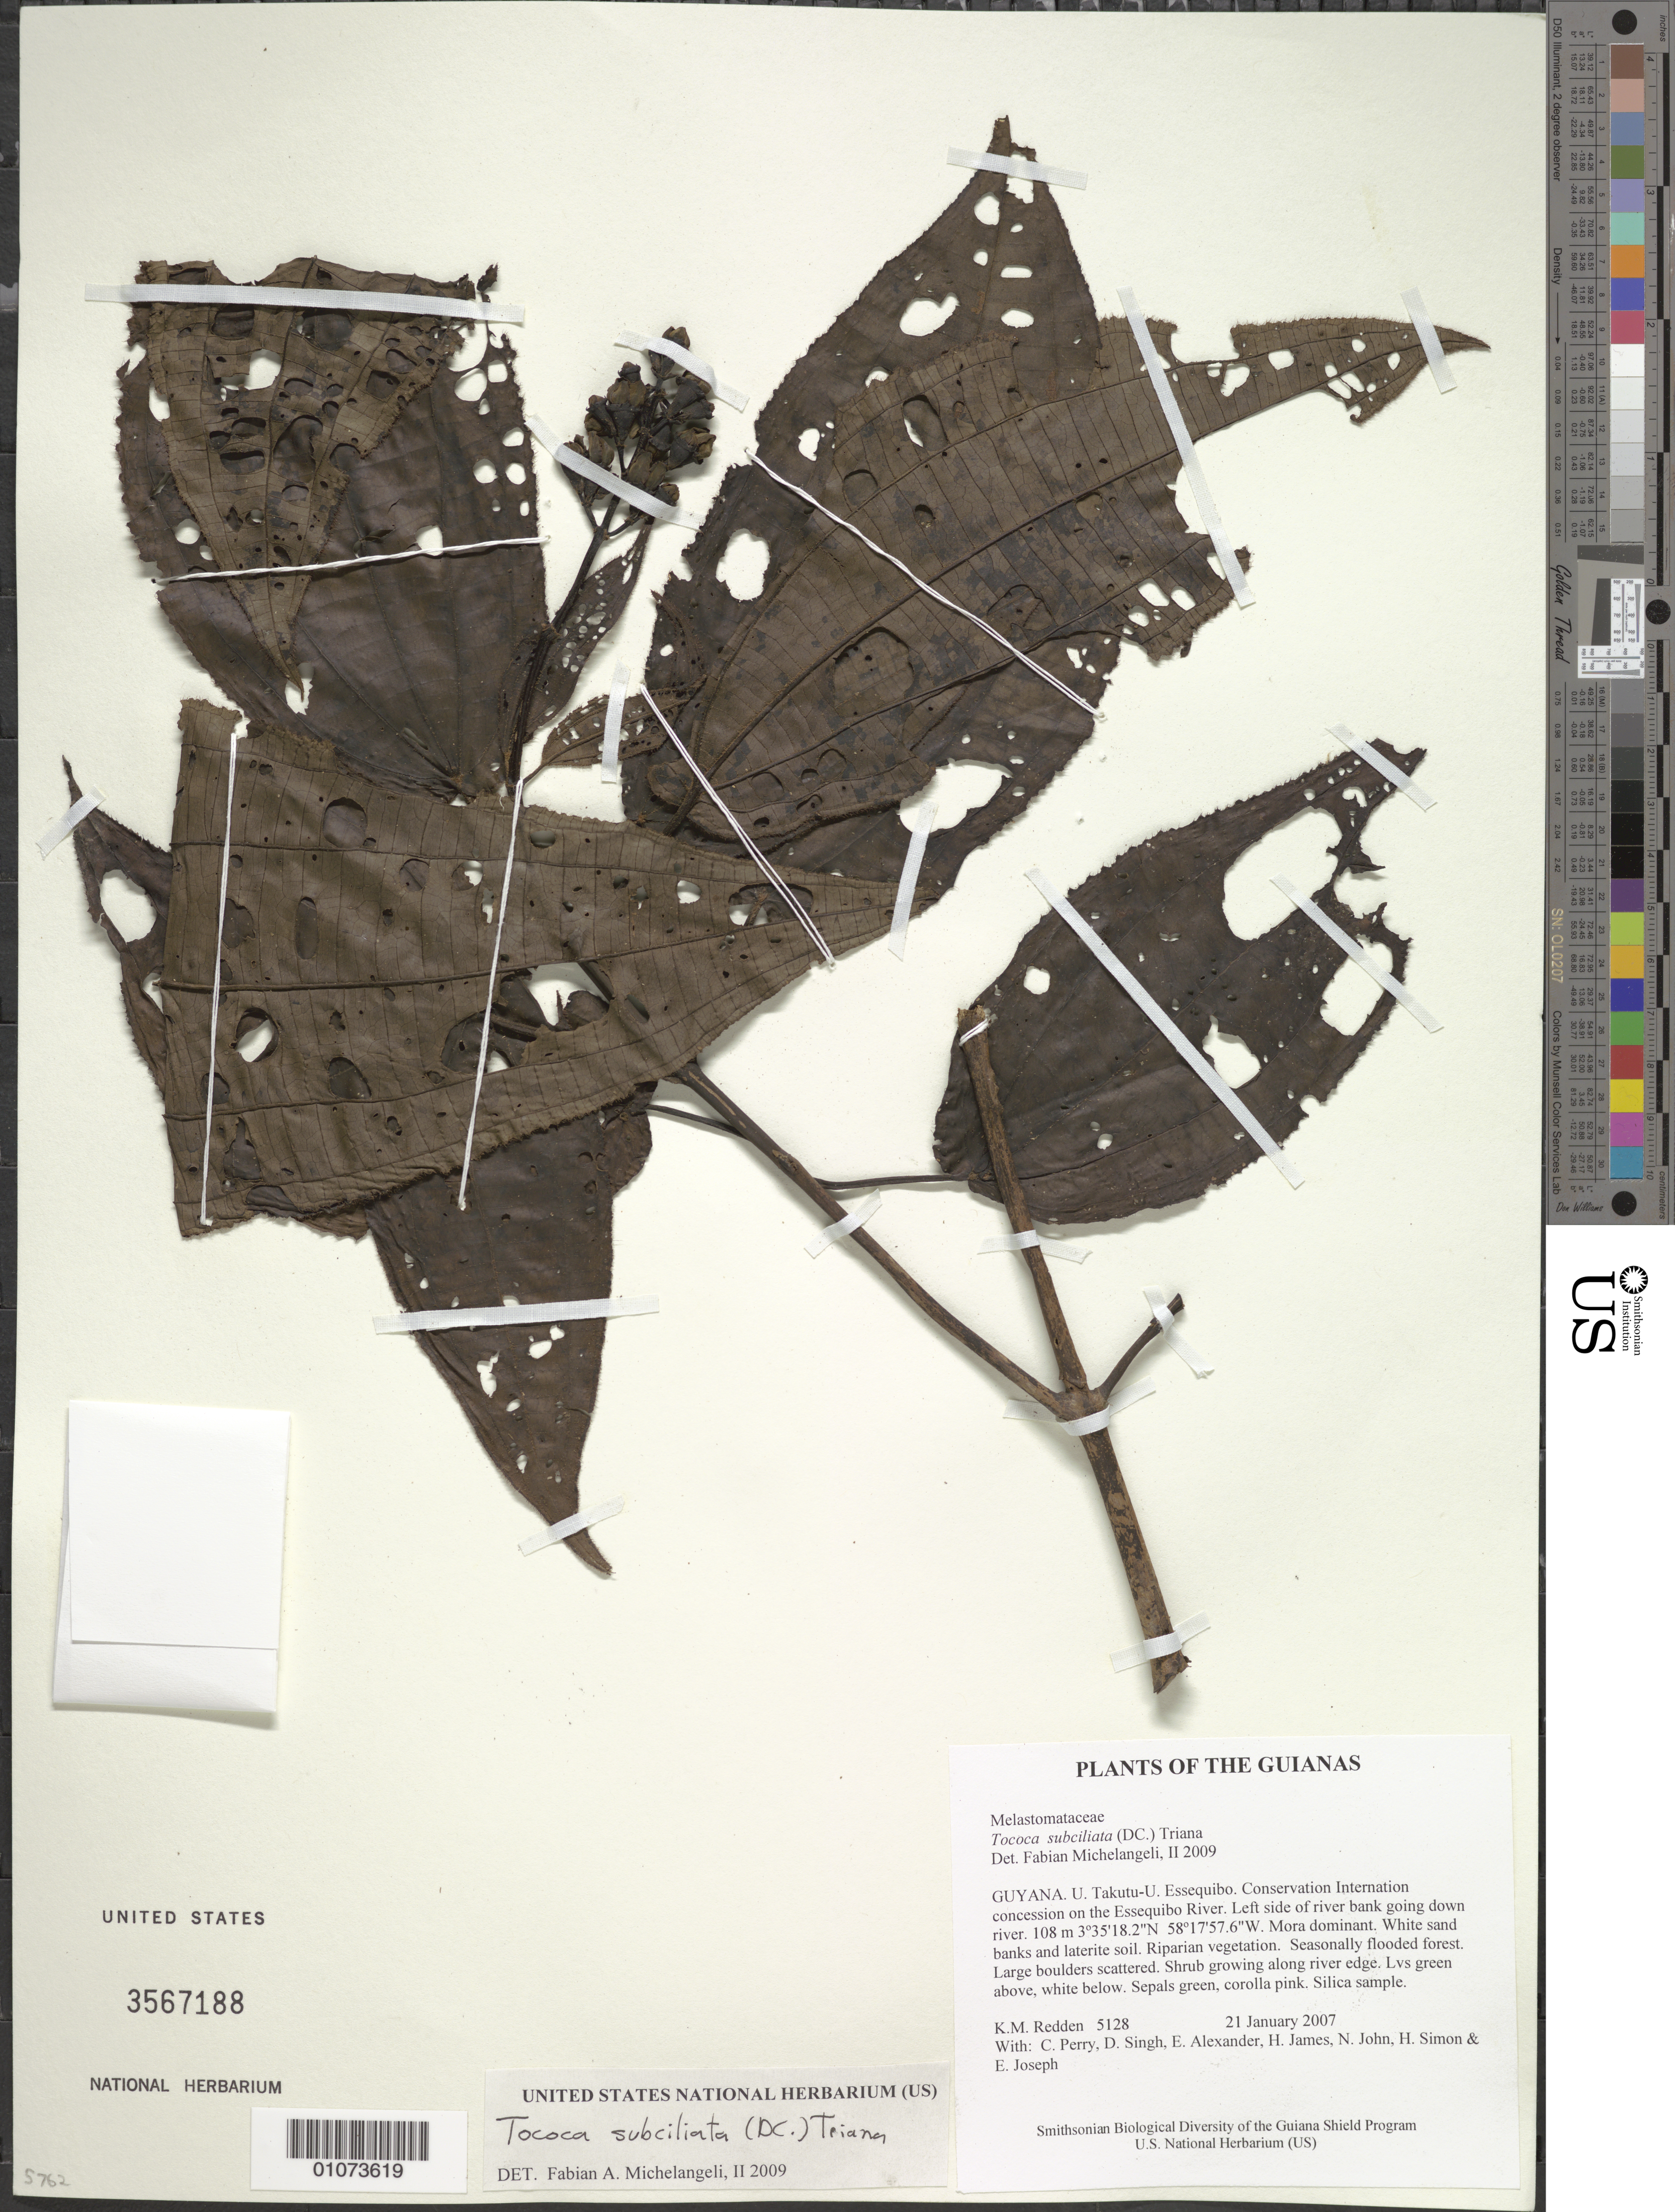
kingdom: Plantae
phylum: Tracheophyta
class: Magnoliopsida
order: Myrtales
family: Melastomataceae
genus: Tococa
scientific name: Tococa subciliata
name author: (DC.) Triana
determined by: Michelangeli, F. A.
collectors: K. M. Redden, C. Perry, D. Singh, E. Alexander, H. James, N. John, H. Simon & E. Joseph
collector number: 5128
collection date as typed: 21 January 2007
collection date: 2007-01-21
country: Guyana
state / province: U. Takutu-U. Essequibo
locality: Conservation International concession on the Essequibo River. Left side of river bank going down river.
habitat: Mora dominant. White sand banks and laterite soil. Riparian vegetation. Seasonally flooded forest. Large boulders scattered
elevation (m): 108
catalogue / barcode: US 3567188